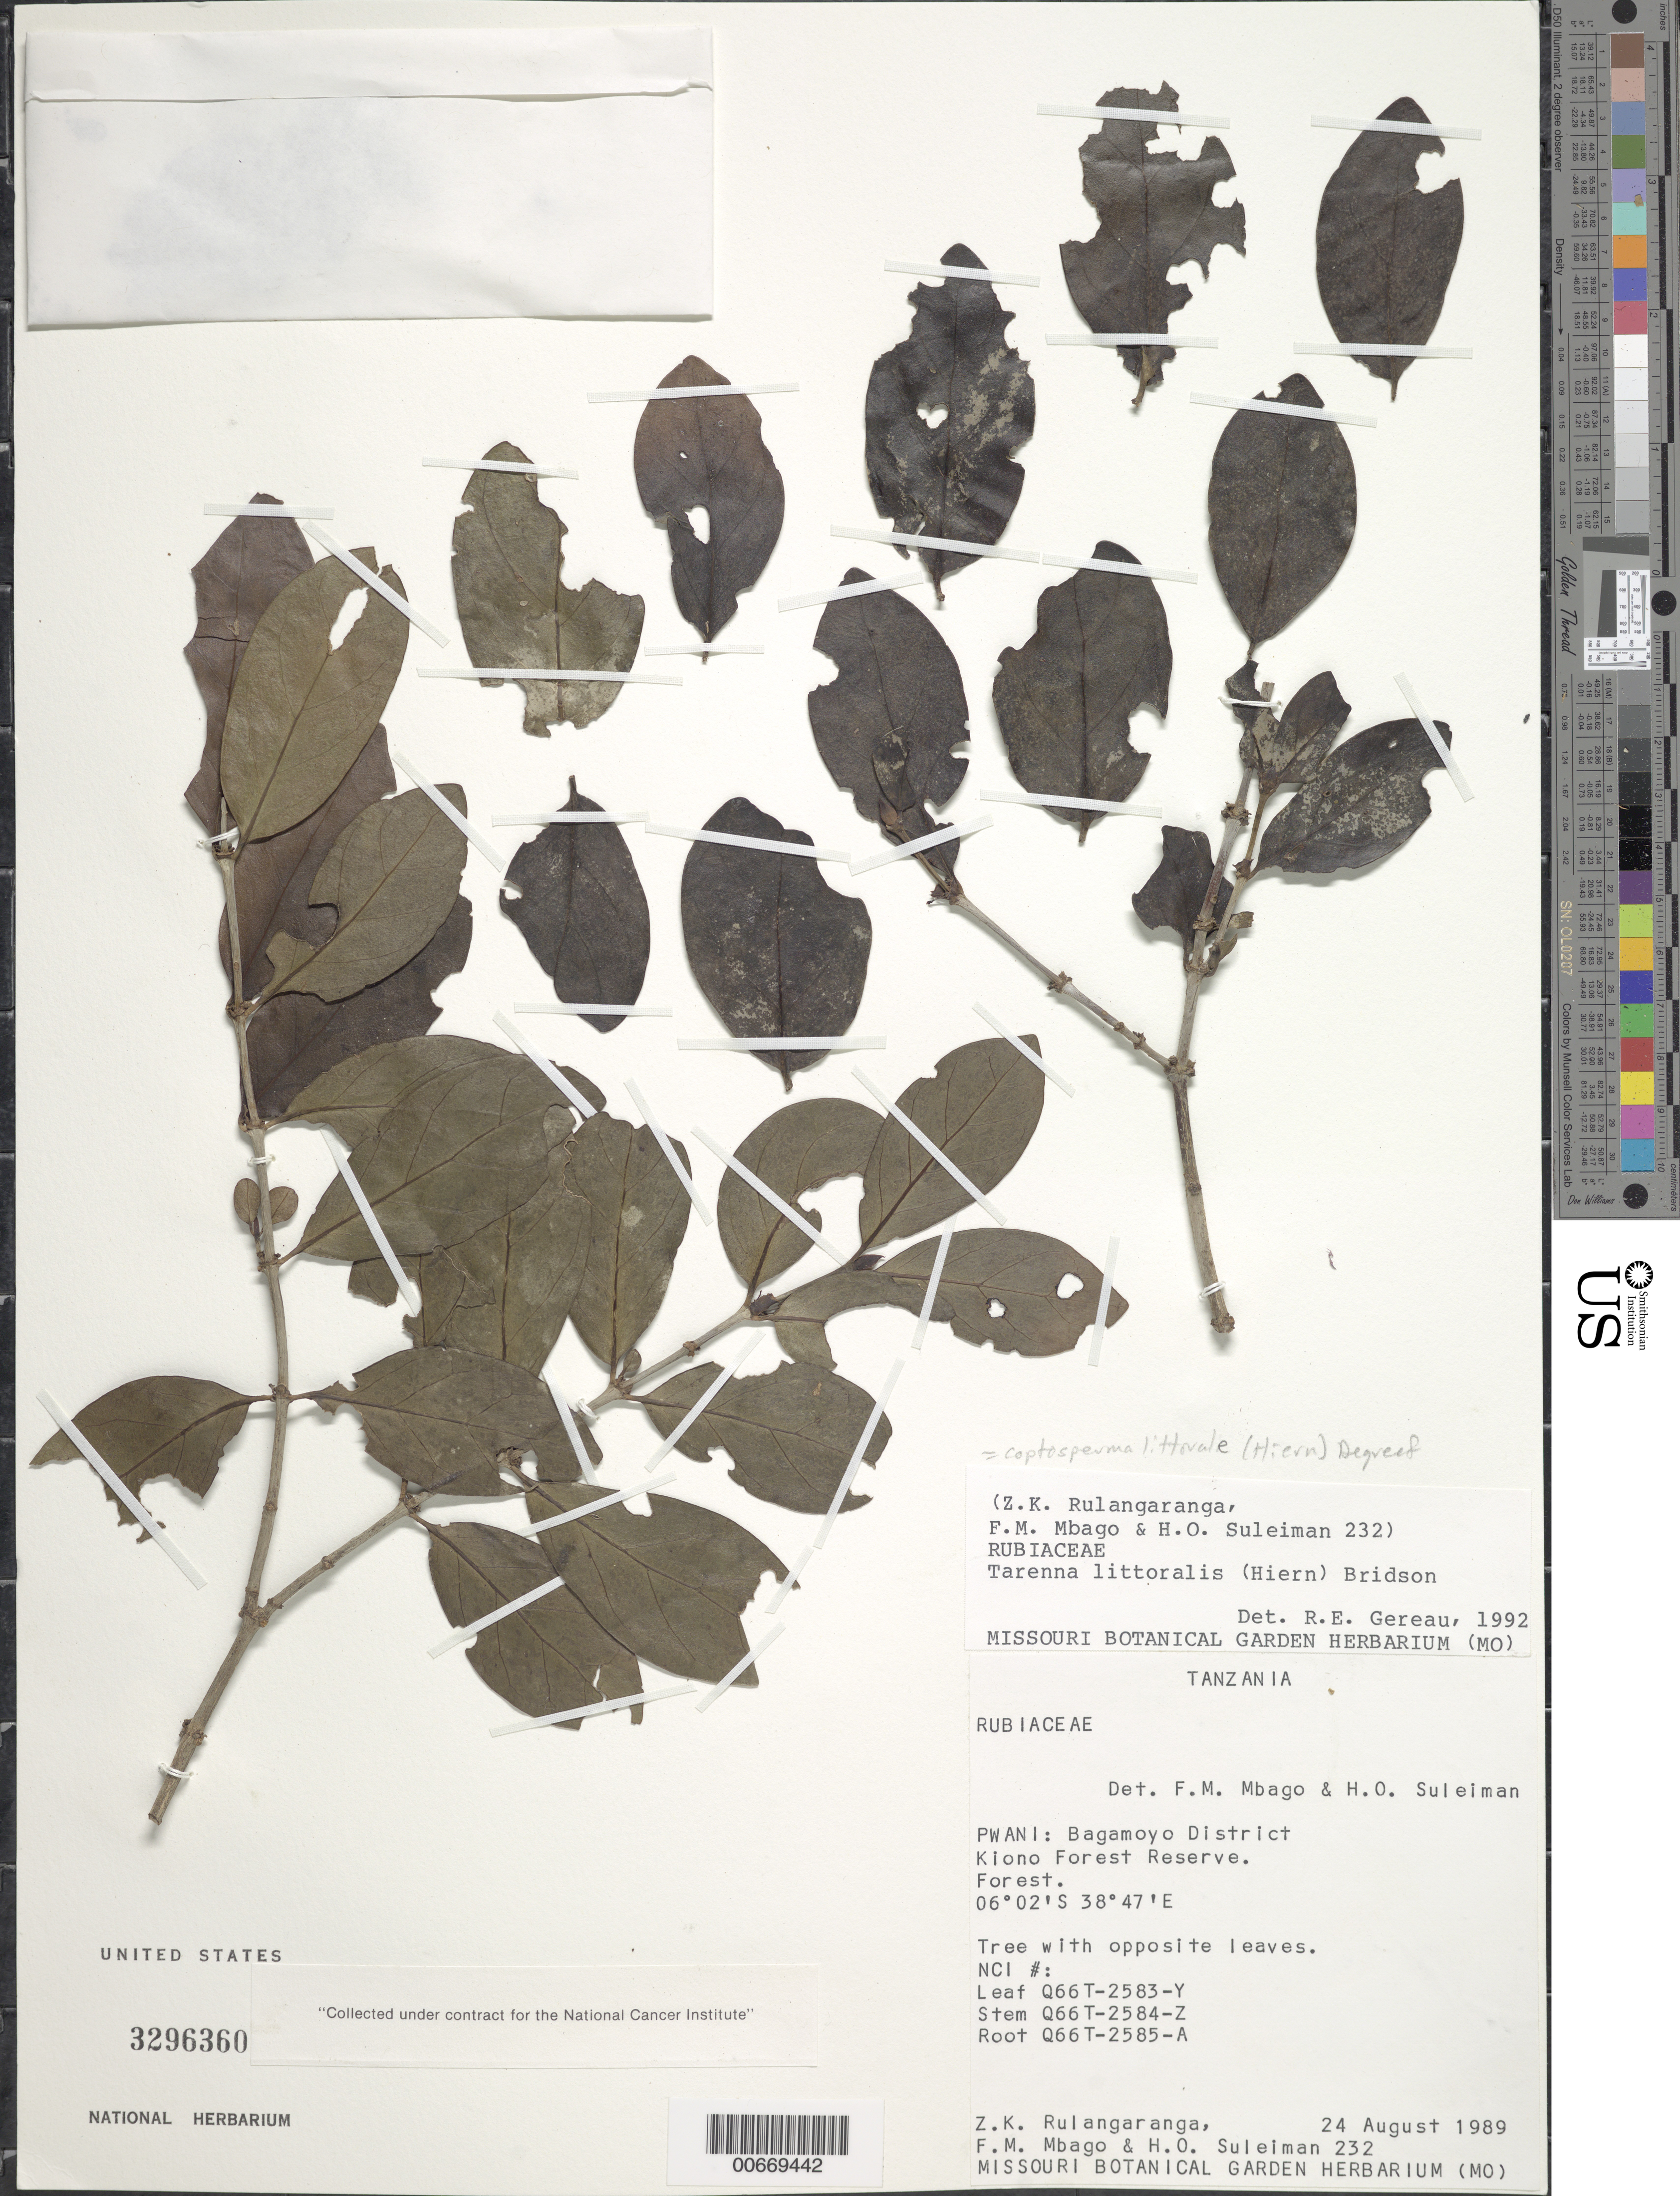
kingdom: Plantae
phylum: Tracheophyta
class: Magnoliopsida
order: Gentianales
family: Rubiaceae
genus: Coptosperma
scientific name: Coptosperma littorale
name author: (Hiern) Degreef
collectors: Z. Rulangaranga, F. Mbago & H. Suleiman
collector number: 232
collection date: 1989-08-24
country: Tanzania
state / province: Pwani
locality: Bagamoyo District. Kiono Forest Reserve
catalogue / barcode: US 3296360